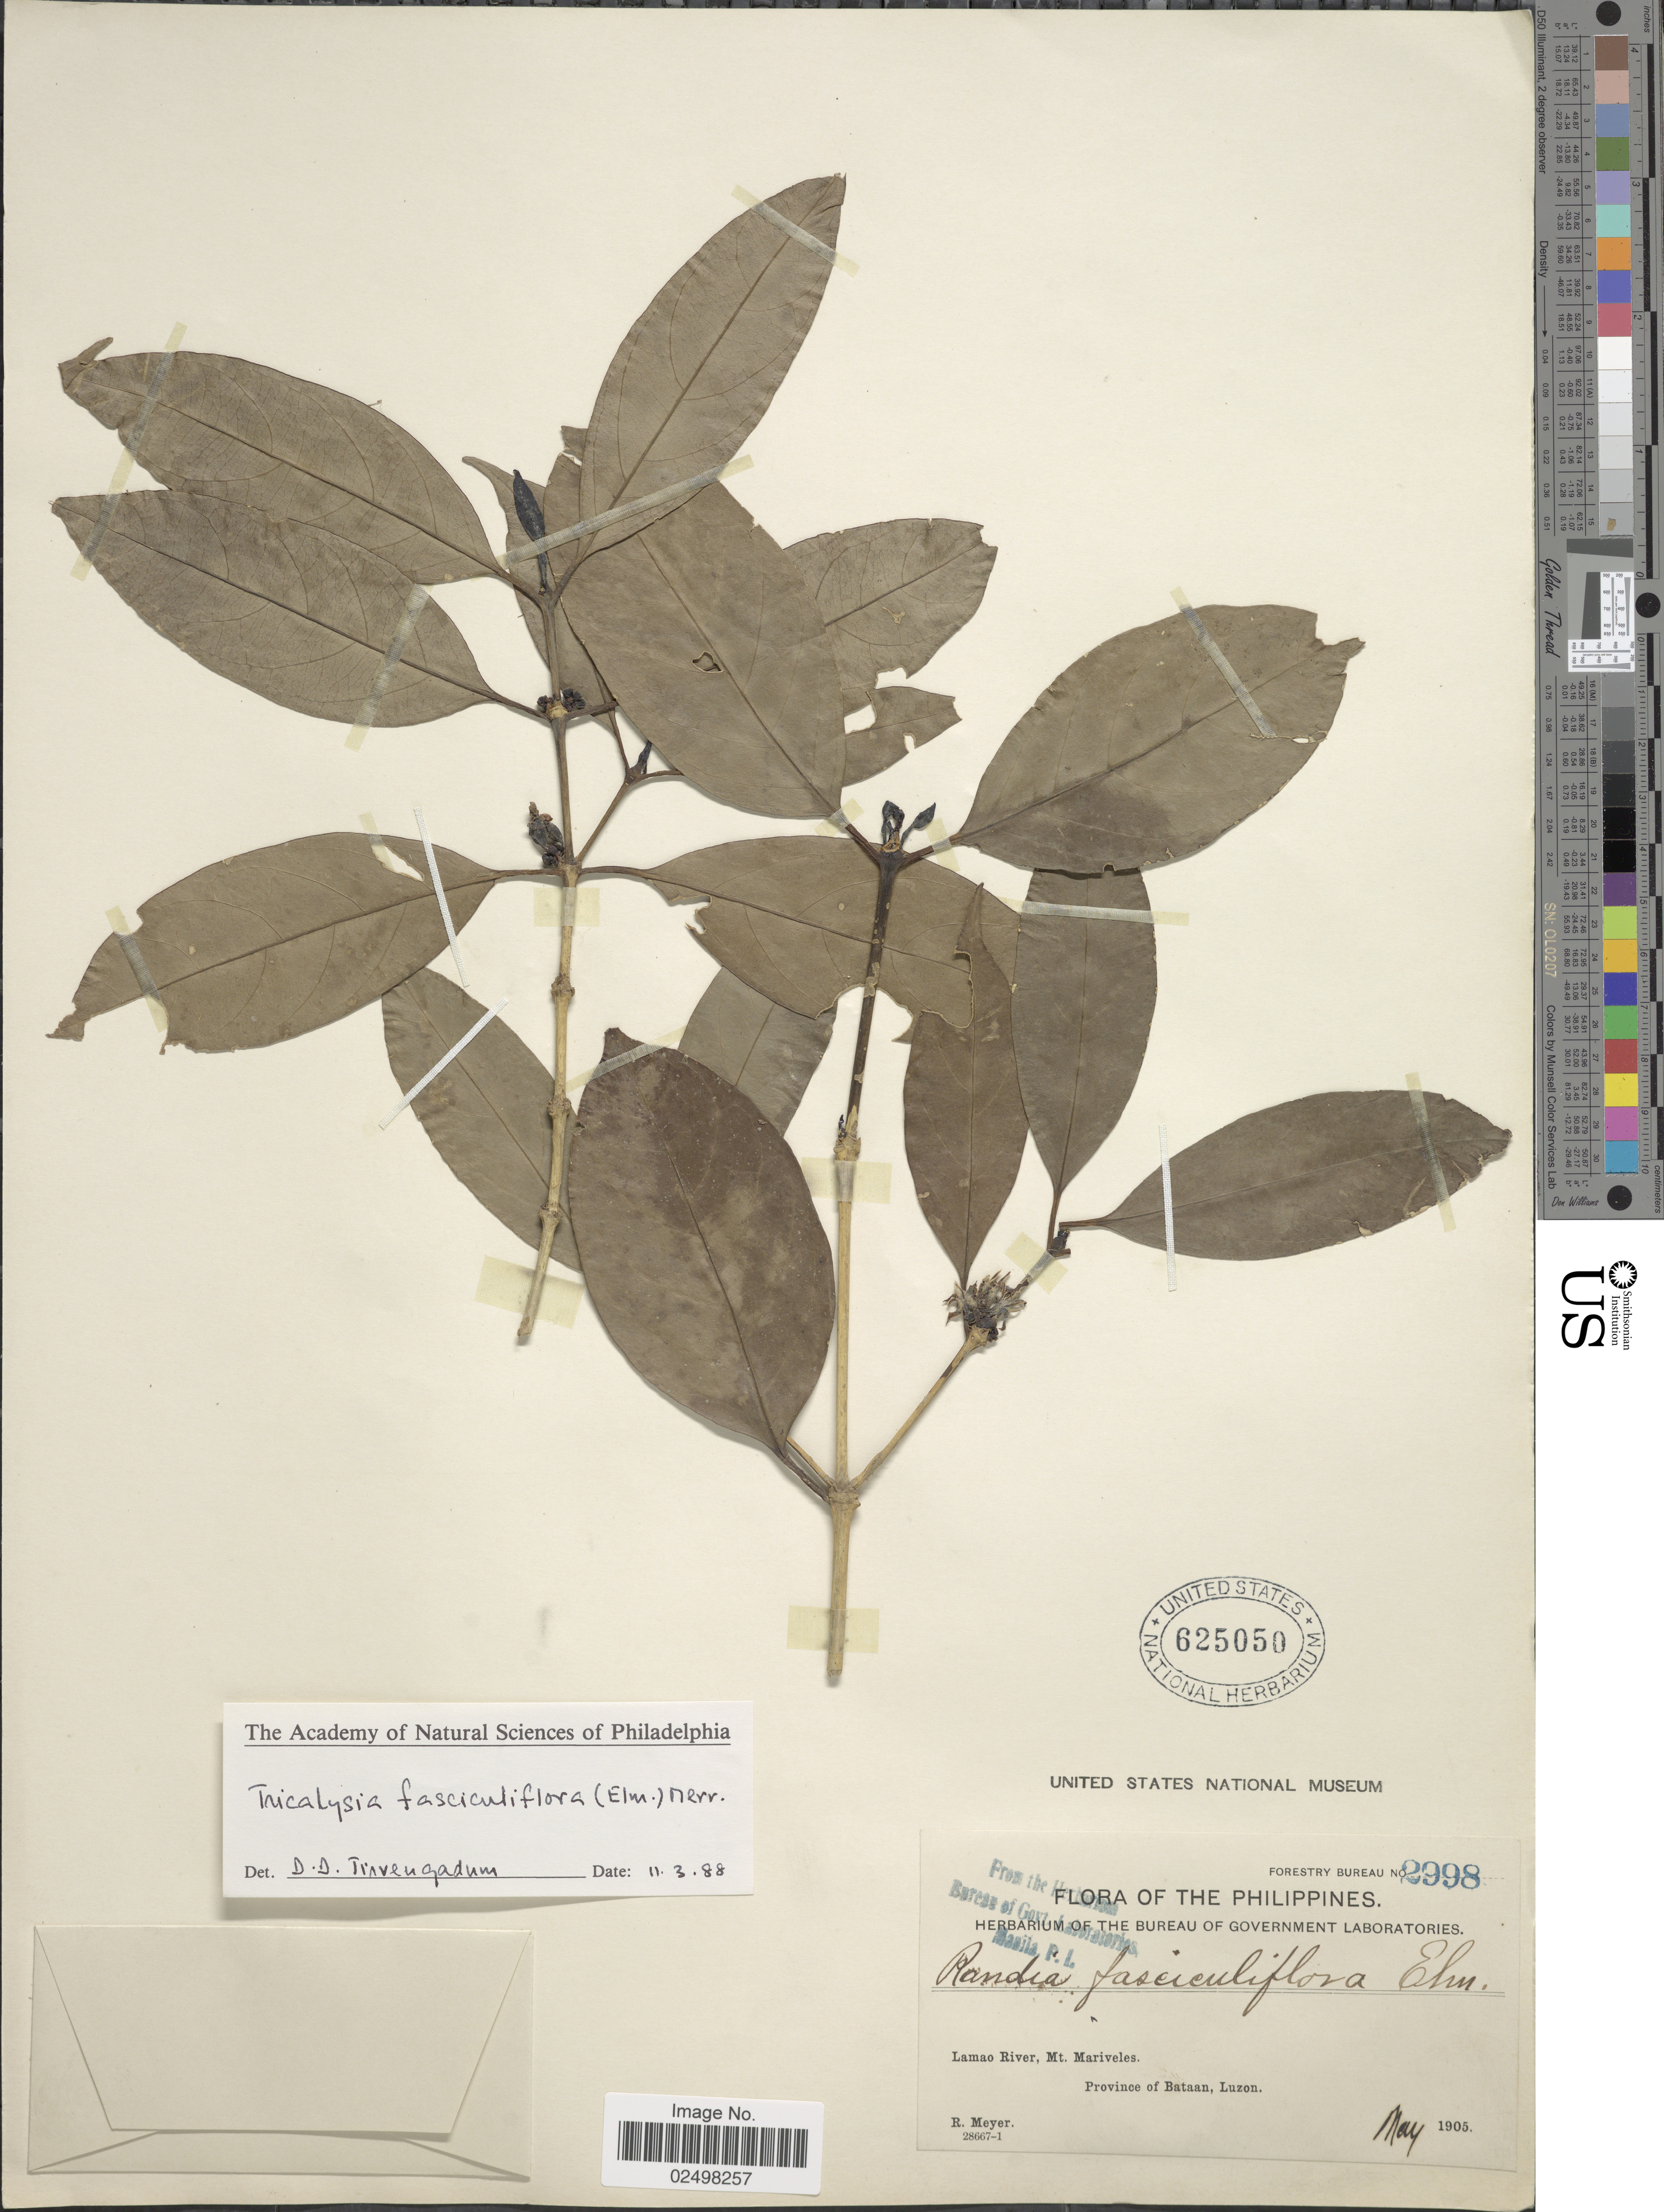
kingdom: Plantae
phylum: Tracheophyta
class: Magnoliopsida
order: Gentianales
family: Rubiaceae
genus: Tricalysia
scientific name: Tricalysia fasciculiflora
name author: (Elmer) Merr.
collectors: R. Meyer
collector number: Forestry Bureau 2998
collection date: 1905-05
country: Philippines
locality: Lamao River, Mt. Mariveles, Province of Bataan, Luzon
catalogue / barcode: US 625050